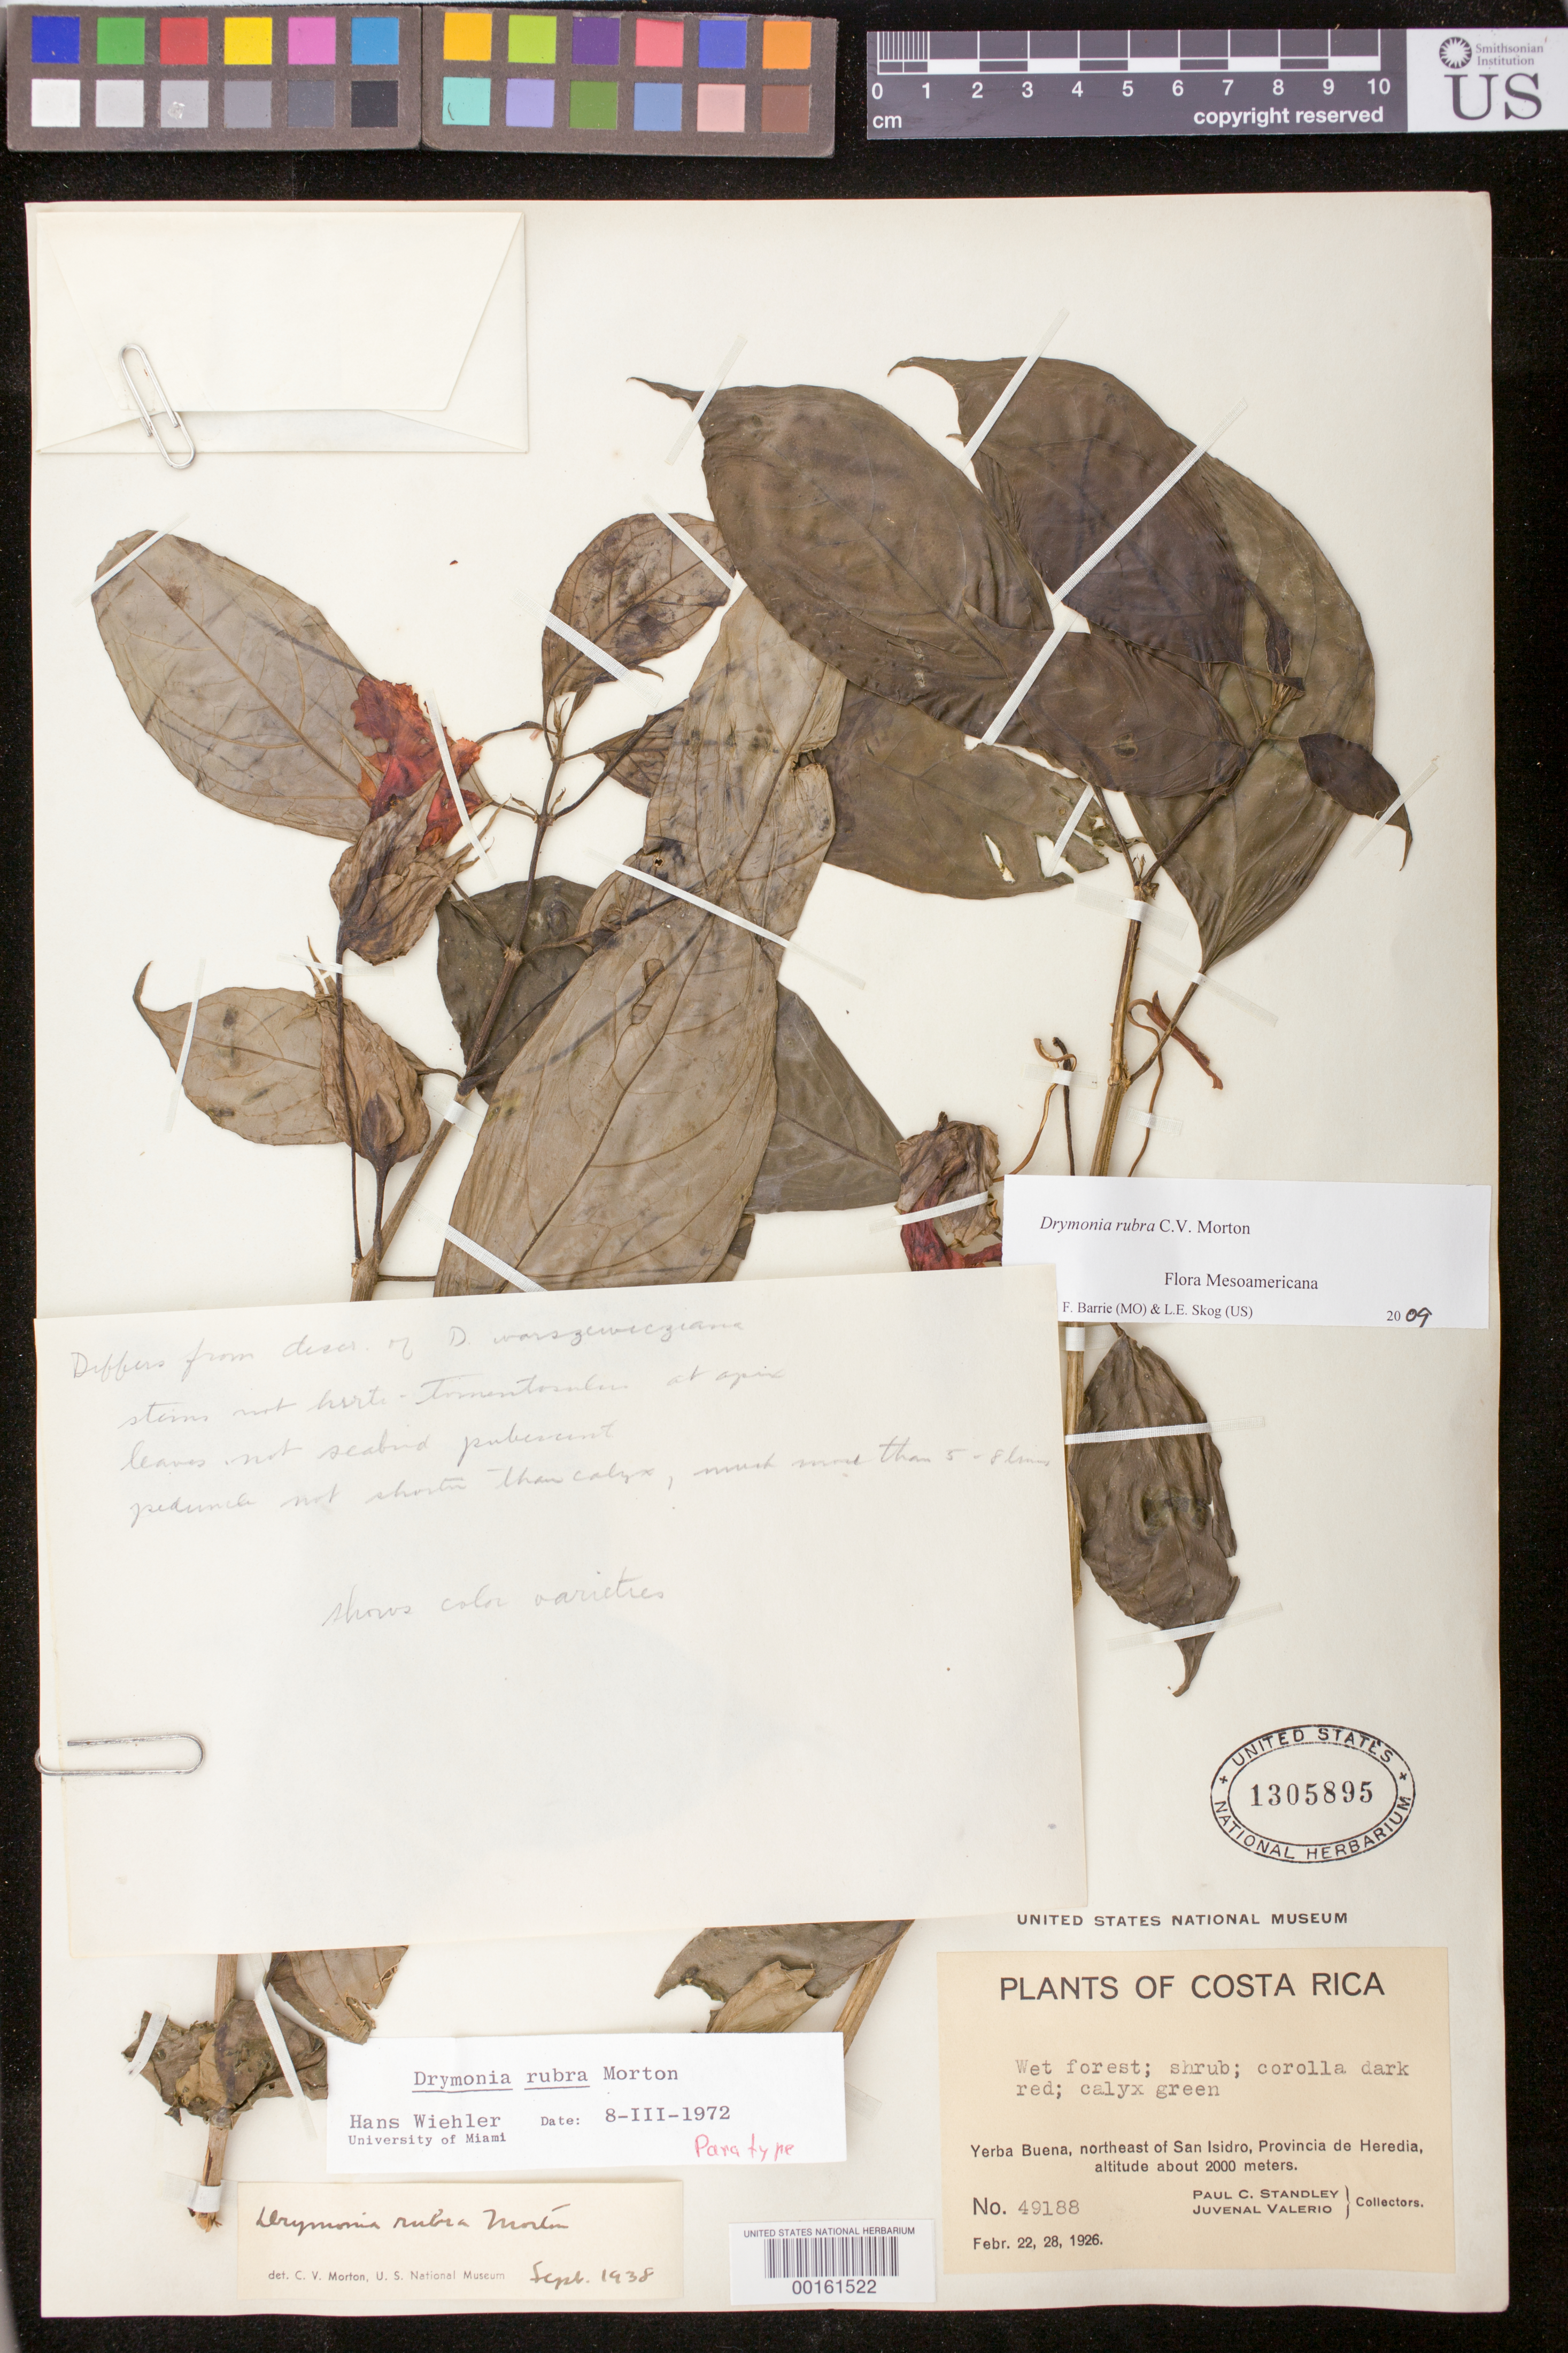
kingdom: Plantae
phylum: Tracheophyta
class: Magnoliopsida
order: Lamiales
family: Gesneriaceae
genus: Drymonia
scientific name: Drymonia rubra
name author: C.V. Morton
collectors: P. C. Standley & J. Valerio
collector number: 49188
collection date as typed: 22-28 Feb 1926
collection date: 1926-02-22/1926-02-28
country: Costa Rica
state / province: Heredia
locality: Yerba Buena, NE of San Isidro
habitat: Wet forest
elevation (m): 2000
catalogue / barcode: US 1305895